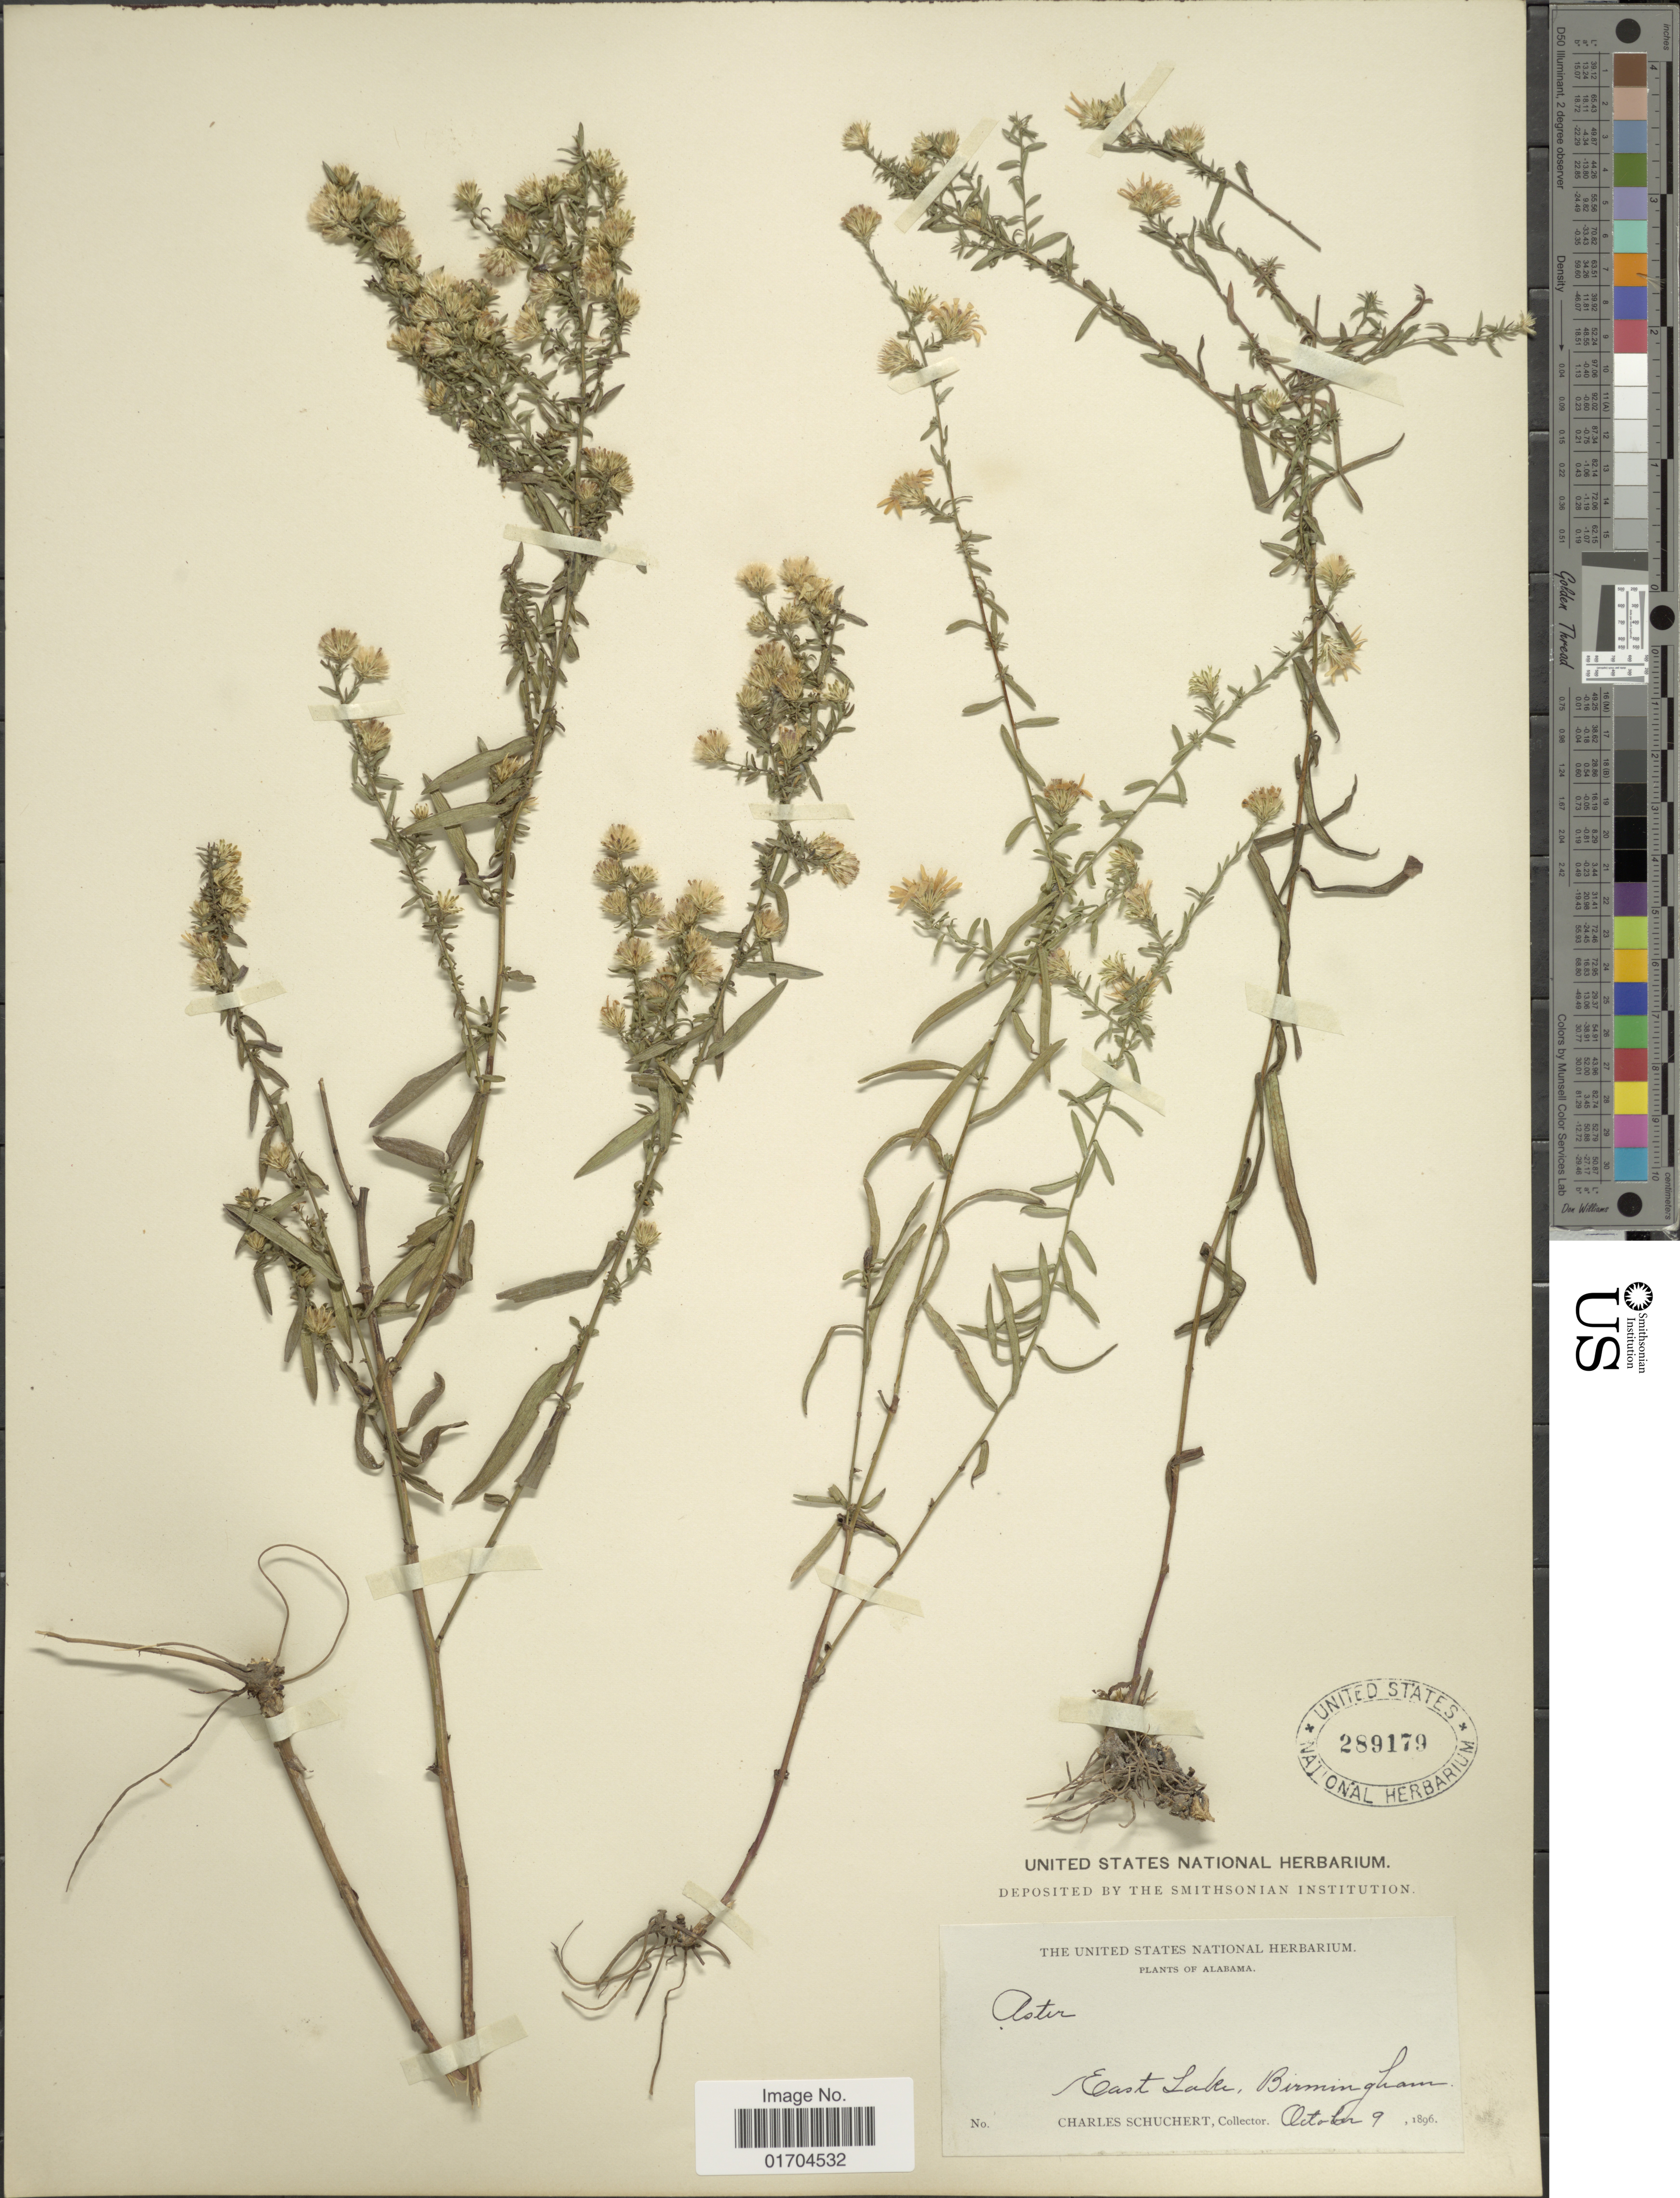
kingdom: Plantae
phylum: Tracheophyta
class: Magnoliopsida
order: Asterales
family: Asteraceae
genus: Symphyotrichum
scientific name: Symphyotrichum sp.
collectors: C. Schuchert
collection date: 1896-10-09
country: United States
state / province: Alabama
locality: East Lake, Birmingham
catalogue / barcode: US 289179